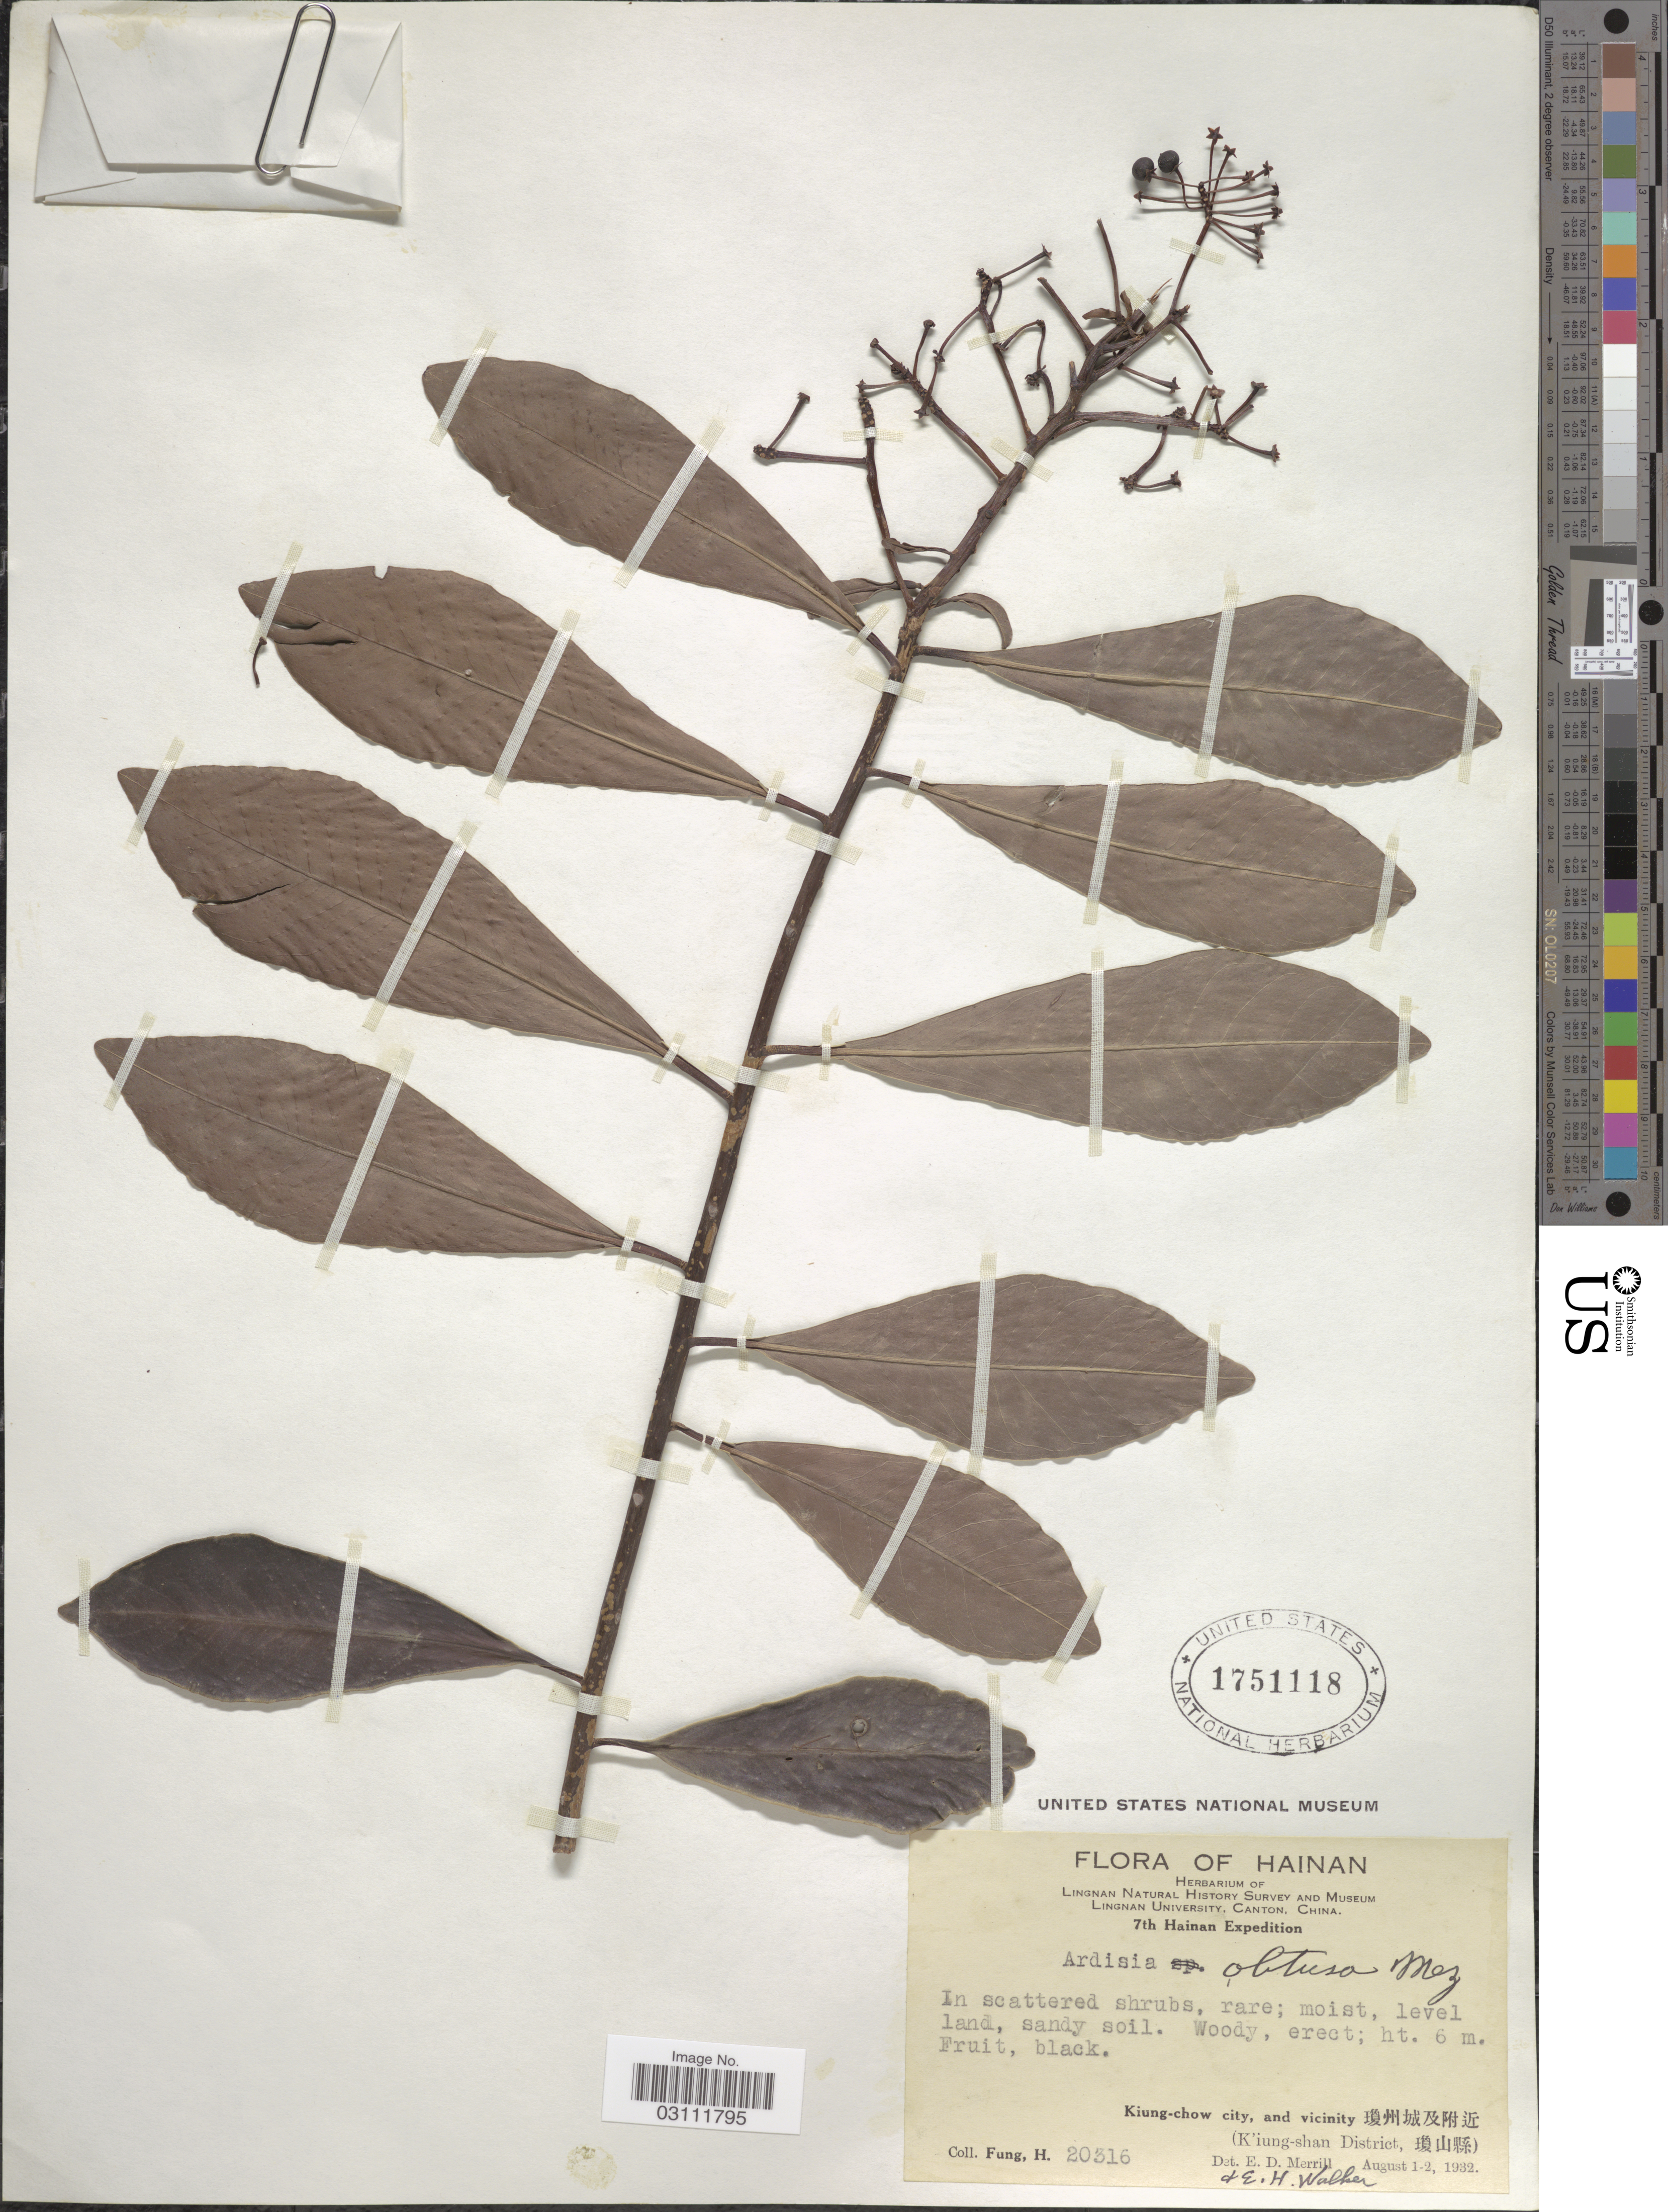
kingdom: Plantae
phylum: Tracheophyta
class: Magnoliopsida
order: Ericales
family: Primulaceae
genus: Ardisia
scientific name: Ardisia obtusa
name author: Mez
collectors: H. Fung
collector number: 20316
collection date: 1932-08-01/1932-08-02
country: China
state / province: Hainan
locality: Kiung-chow city, and vicinity (K'iung-shan District).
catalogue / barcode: US 1751118